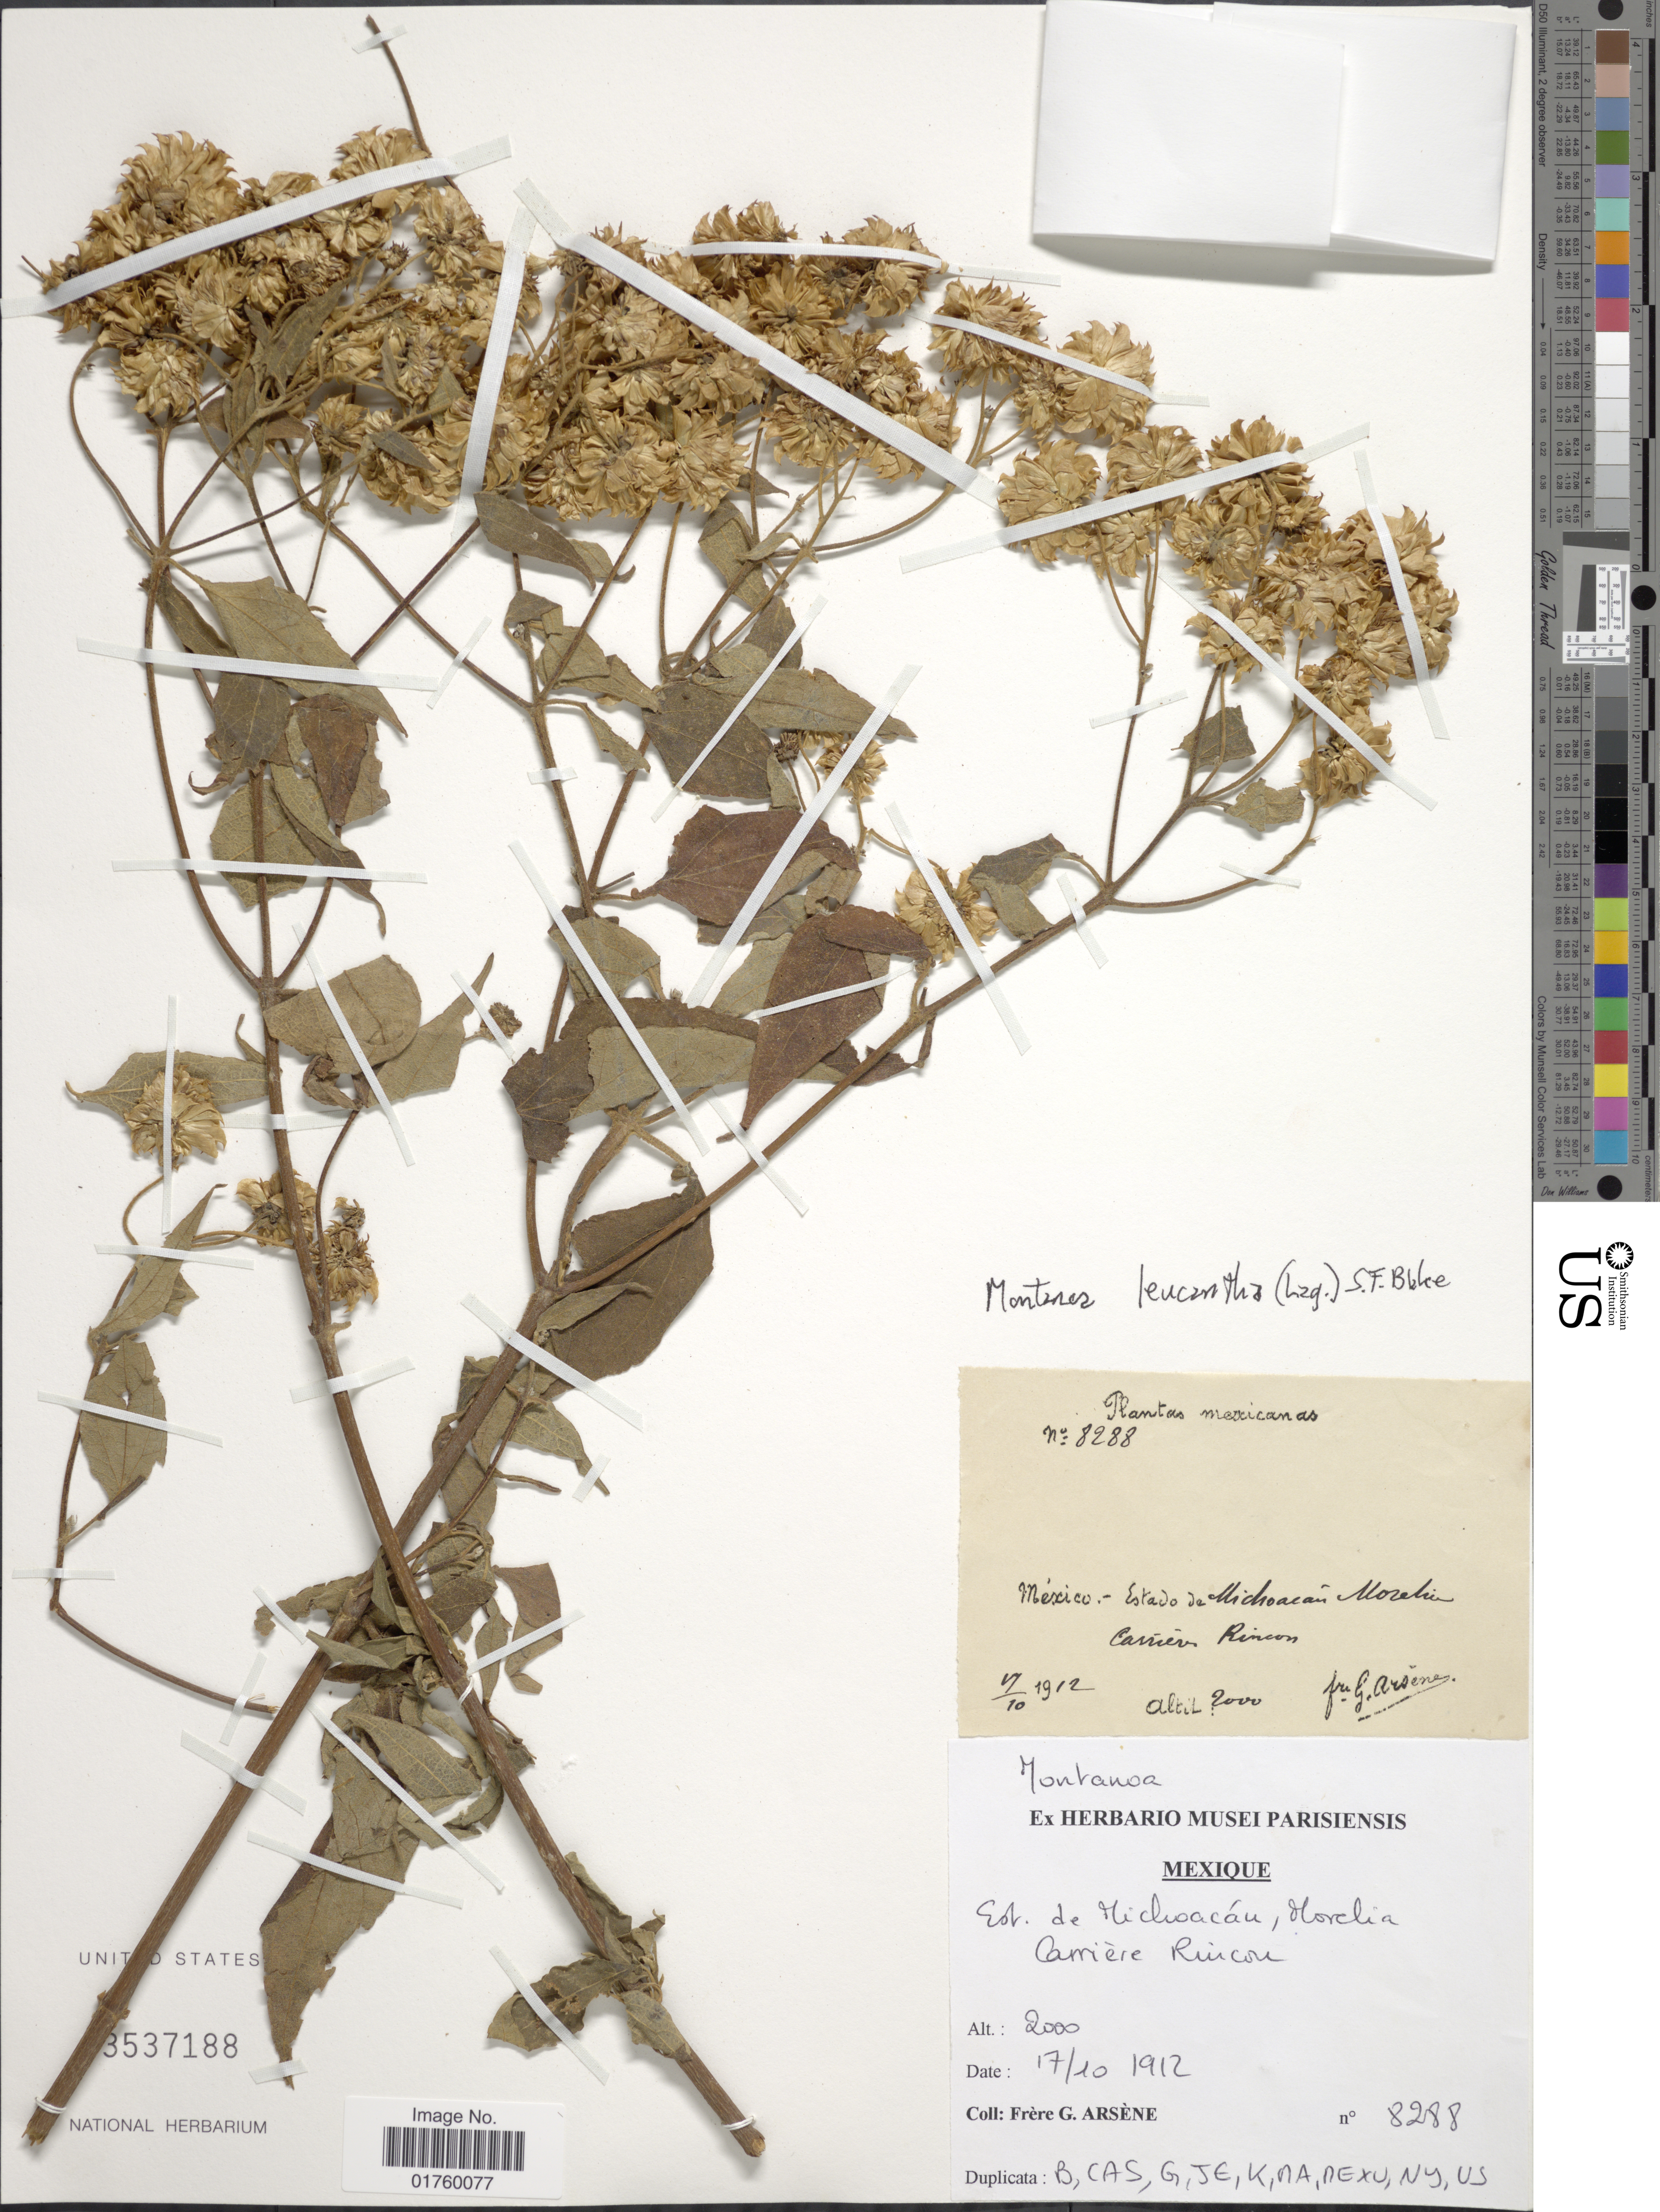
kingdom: Plantae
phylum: Tracheophyta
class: Magnoliopsida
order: Asterales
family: Asteraceae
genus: Montanoa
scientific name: Montanoa leucantha subsp. arborescens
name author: (DC.) V.A. Funk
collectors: Bro. G. Arsène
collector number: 8288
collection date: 1912-10-17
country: Mexico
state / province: Michoacán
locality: Morelia, Carriere Rincon.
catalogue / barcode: US 3537188